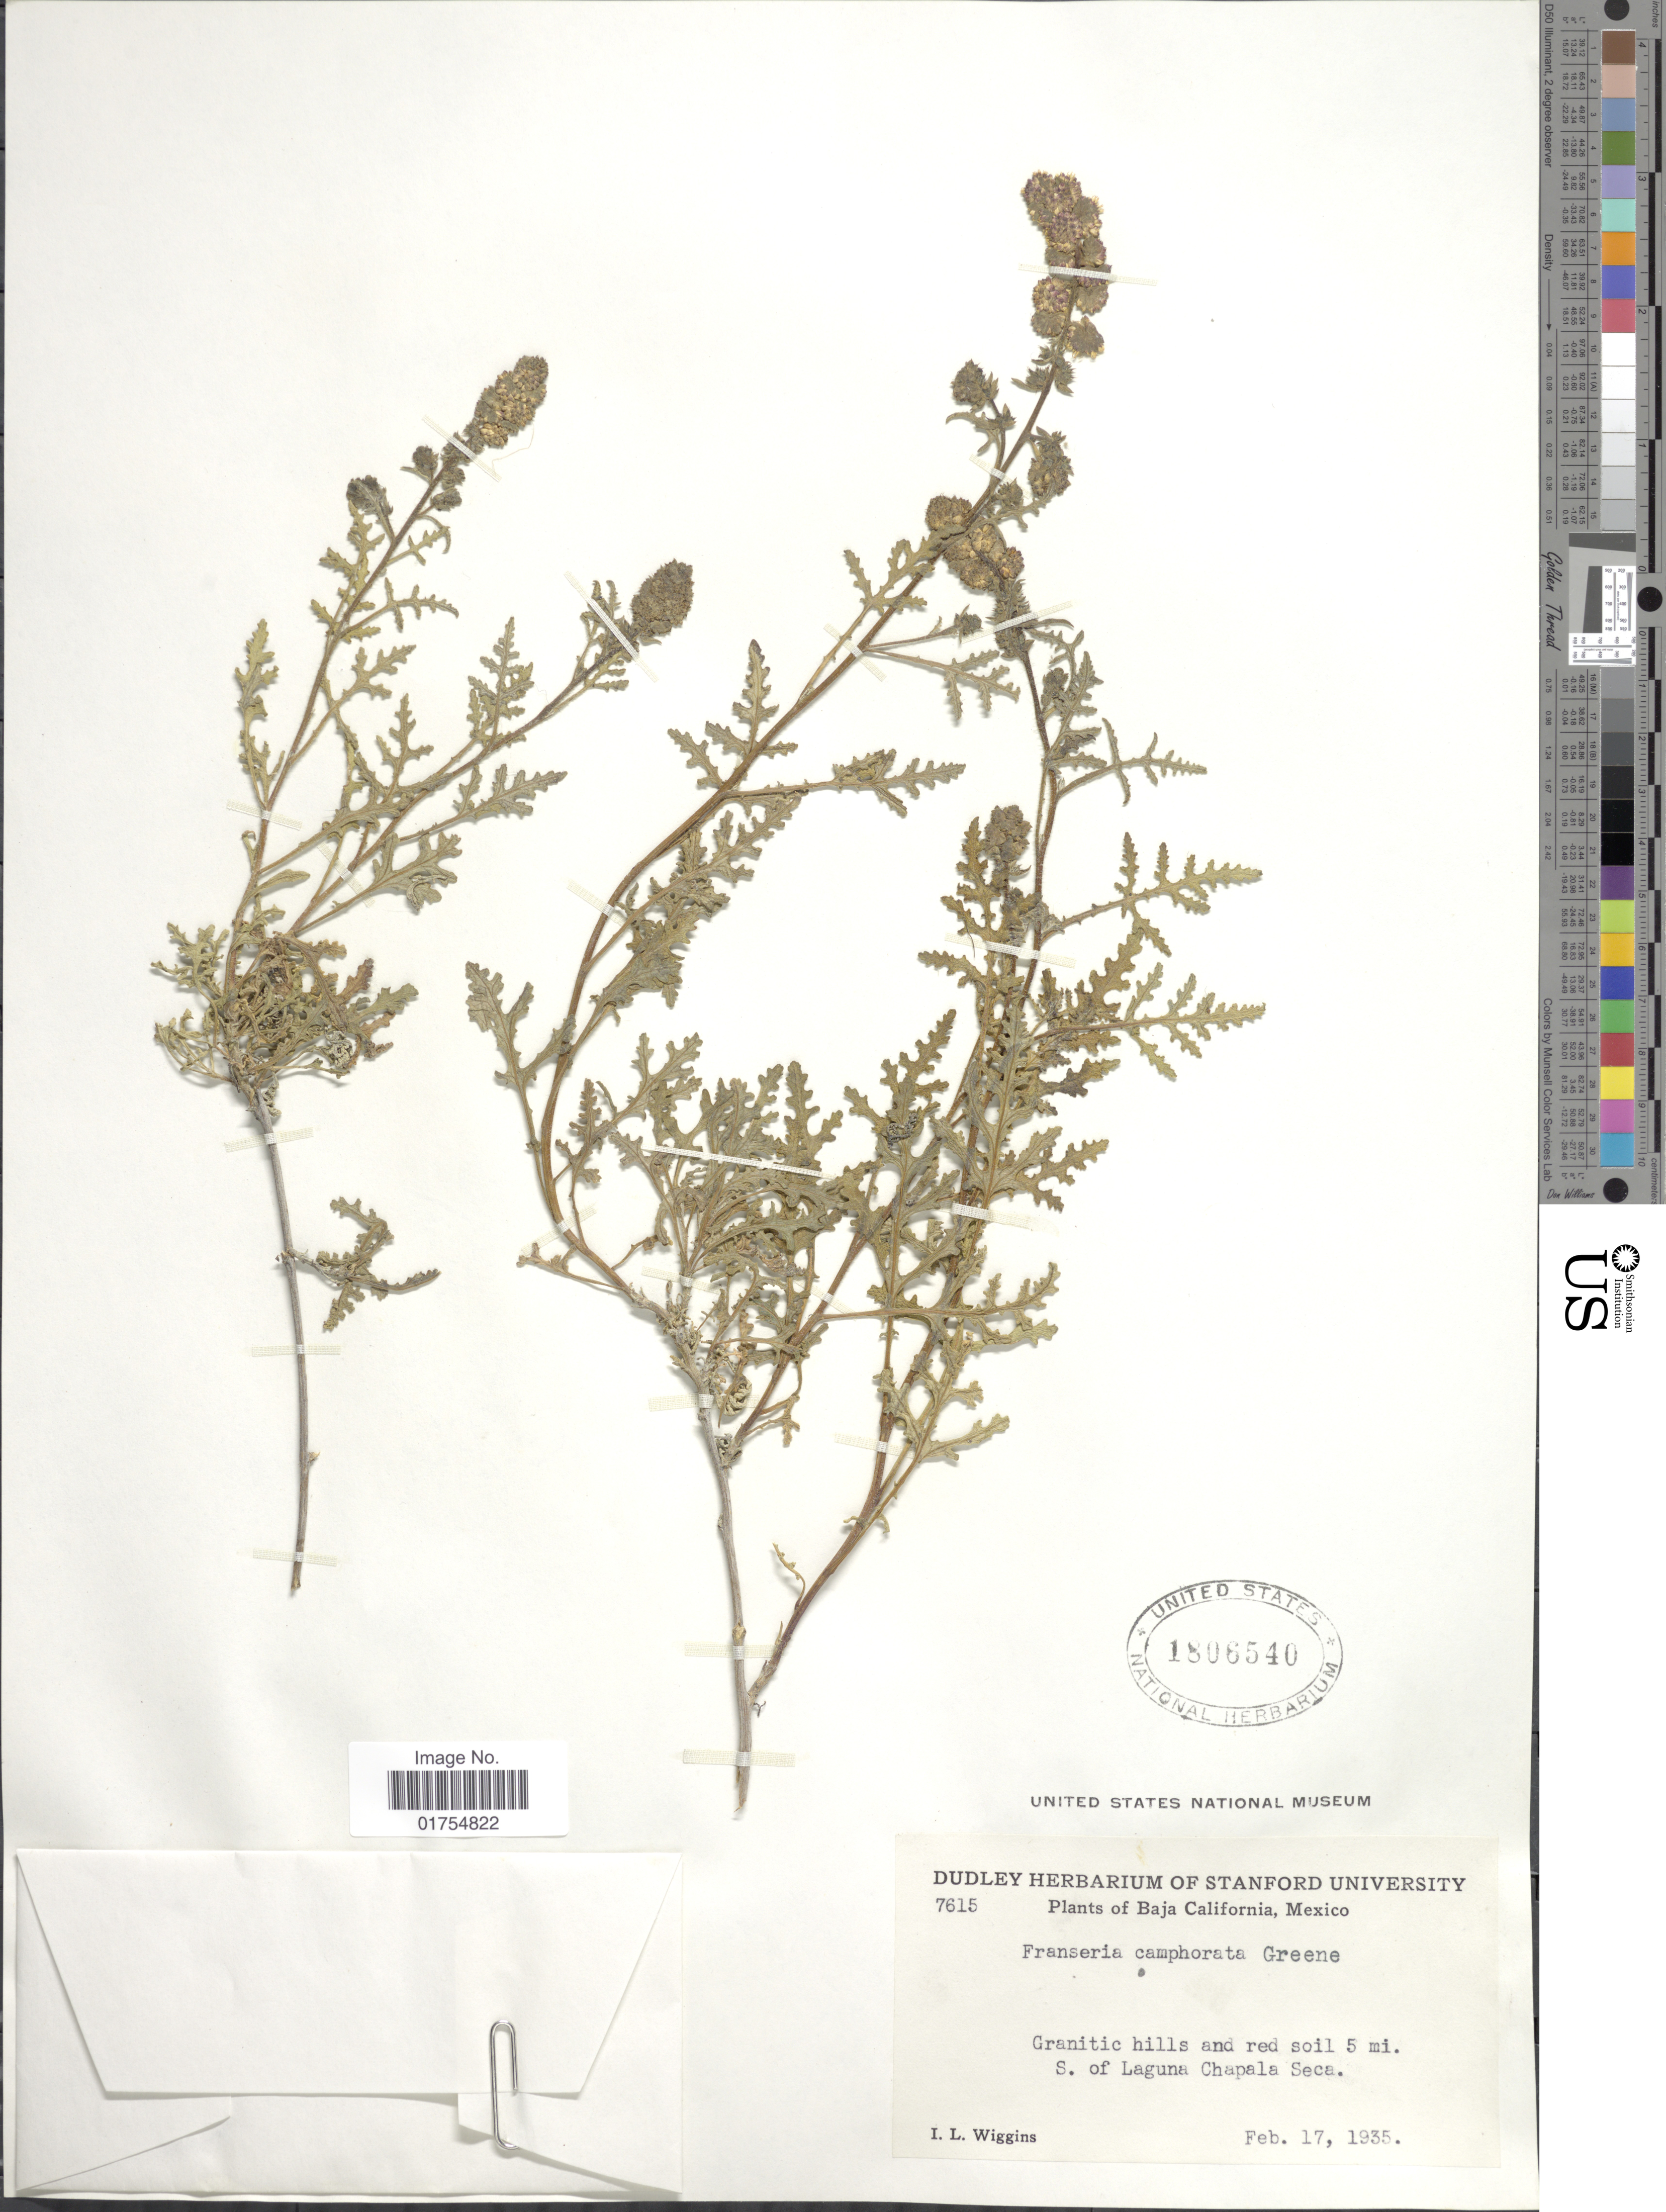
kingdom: Plantae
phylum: Tracheophyta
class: Magnoliopsida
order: Asterales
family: Asteraceae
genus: Franseria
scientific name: Franseria camphorata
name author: Greene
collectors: I. L. Wiggins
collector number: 7615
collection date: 1935-02-17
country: Mexico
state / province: Baja California Norte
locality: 5 mi. S. of Laguna Chapala Seca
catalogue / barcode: US 1806540